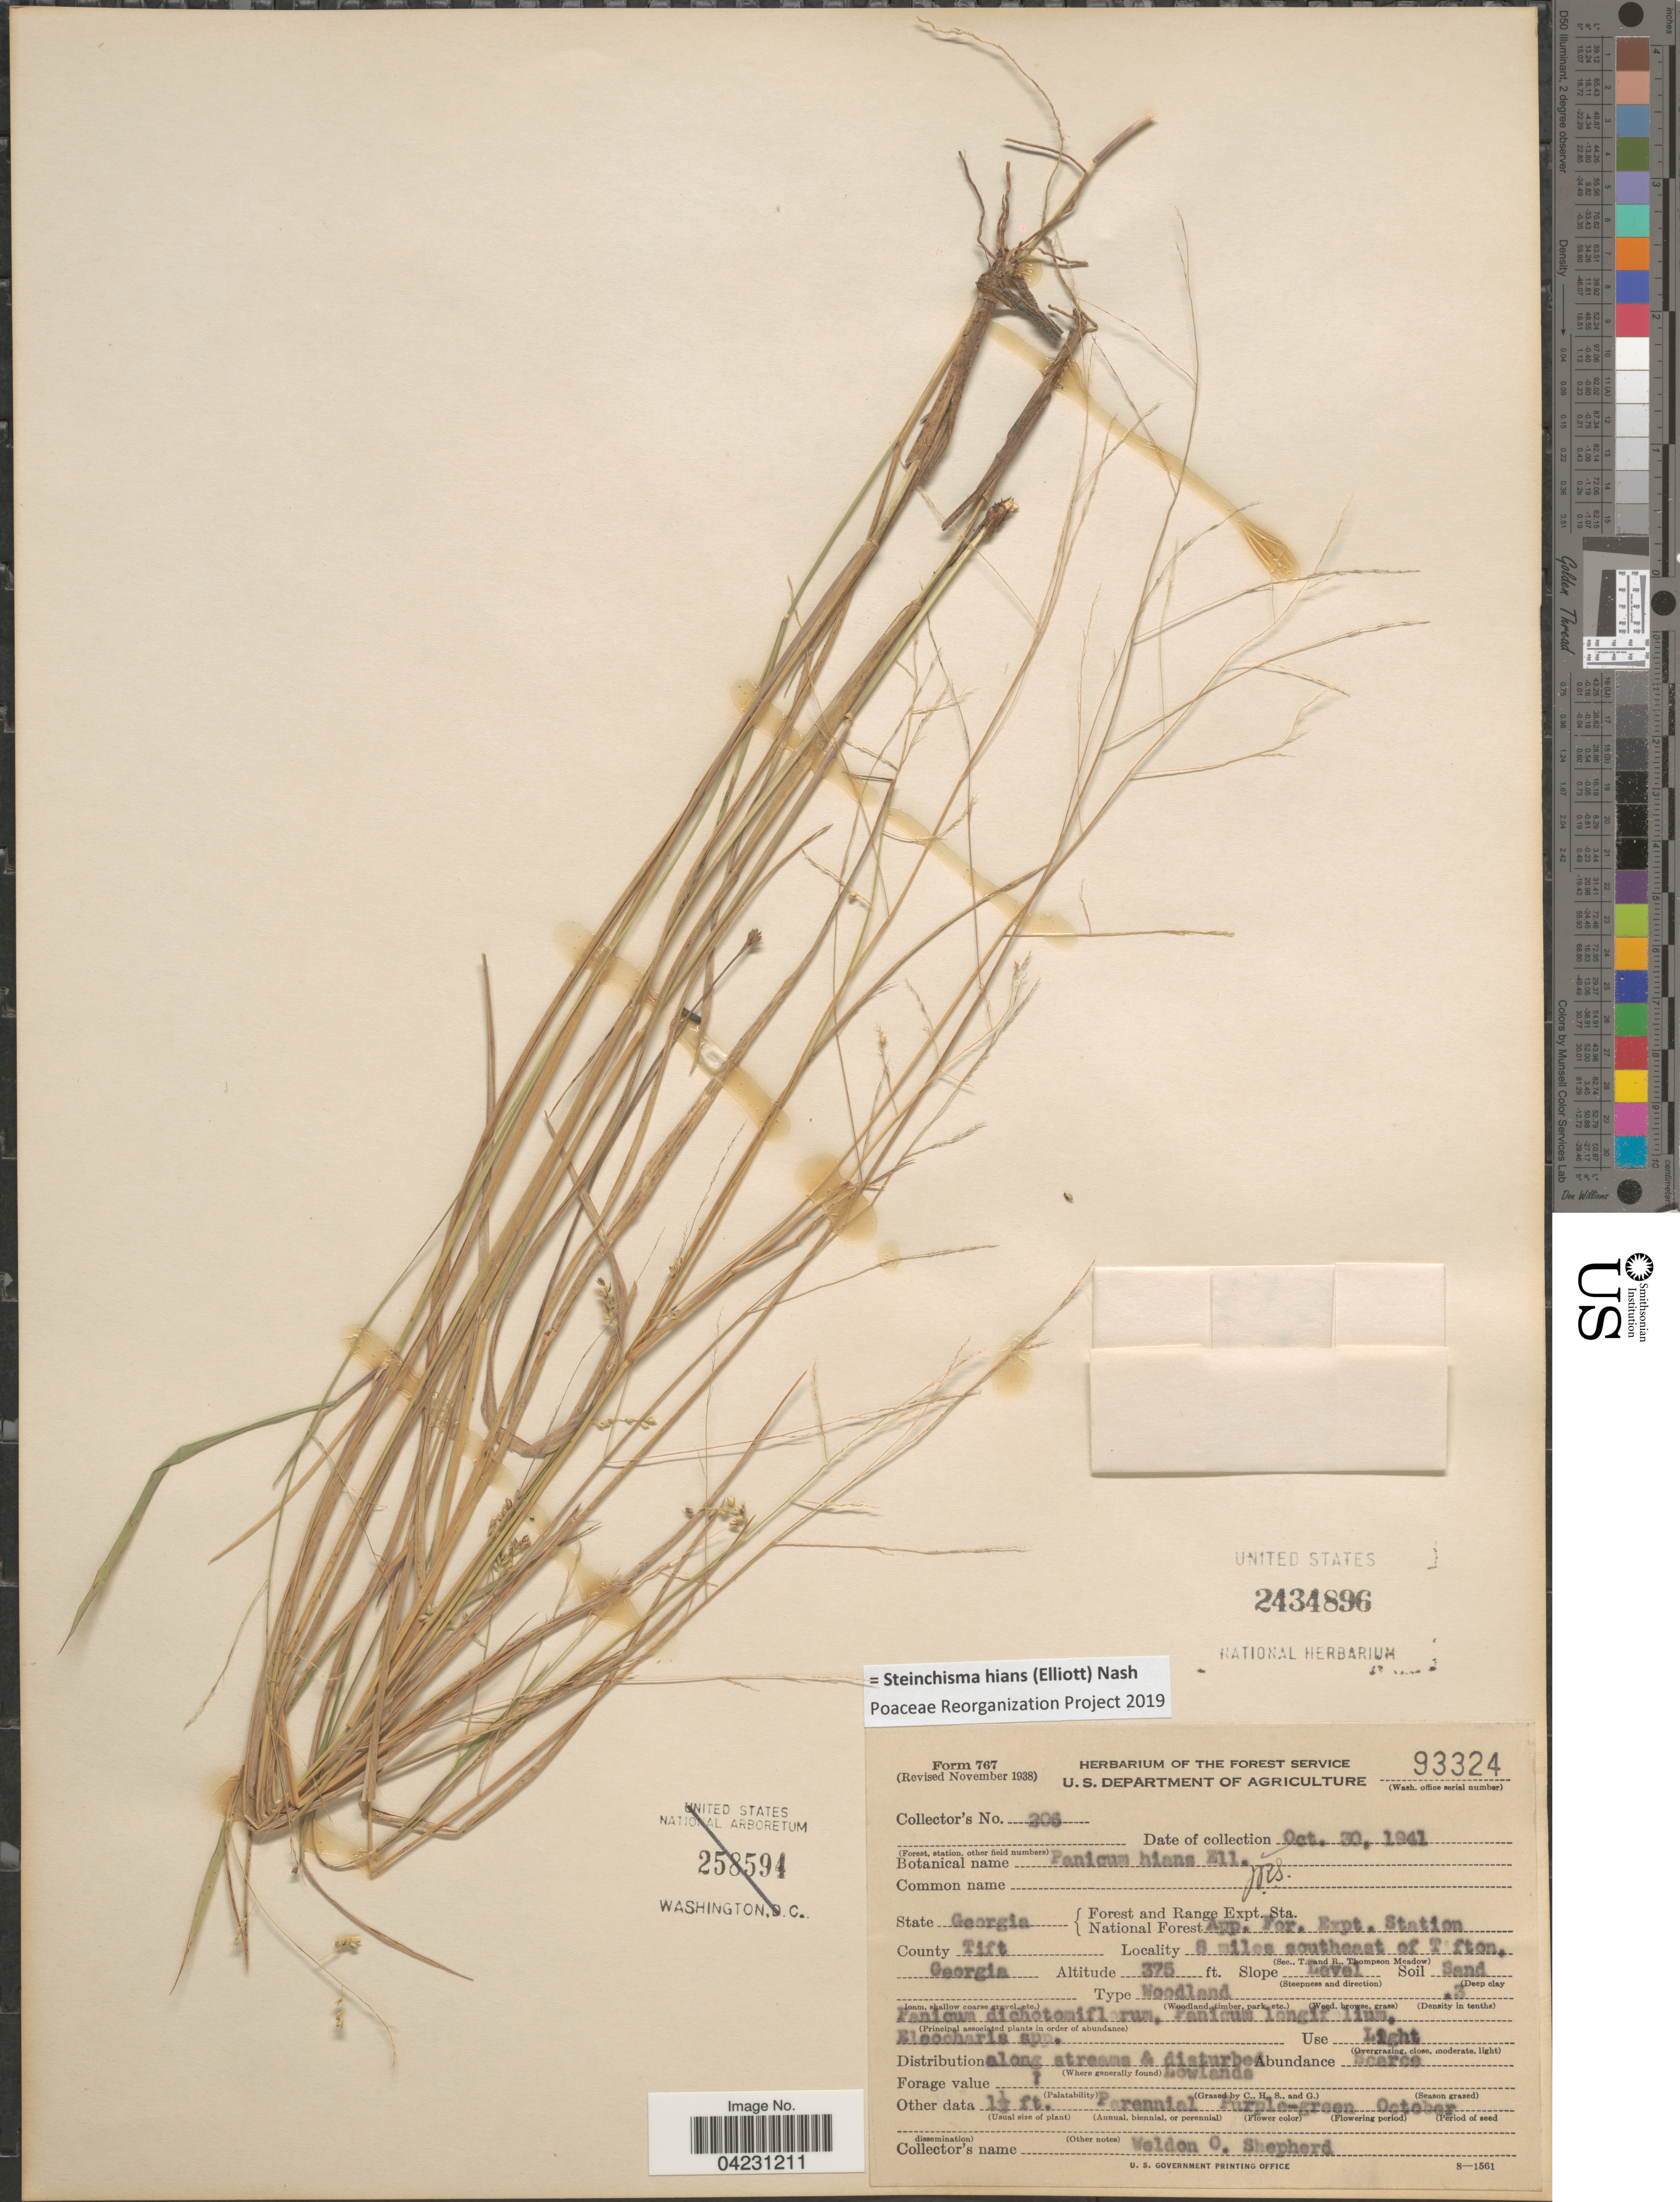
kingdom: Plantae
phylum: Tracheophyta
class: Liliopsida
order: Poales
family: Poaceae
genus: Steinchisma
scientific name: Steinchisma hians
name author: (Elliott) Nash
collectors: W. Shepherd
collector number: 206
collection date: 1941-10-30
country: United States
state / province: Georgia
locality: Forest and Range Expt. Sta. National Forest App. For. Expt. Station. County Tift. 8 miles southeast of Tifton, Georgia. Slope Level.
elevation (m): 114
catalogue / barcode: US 2434896